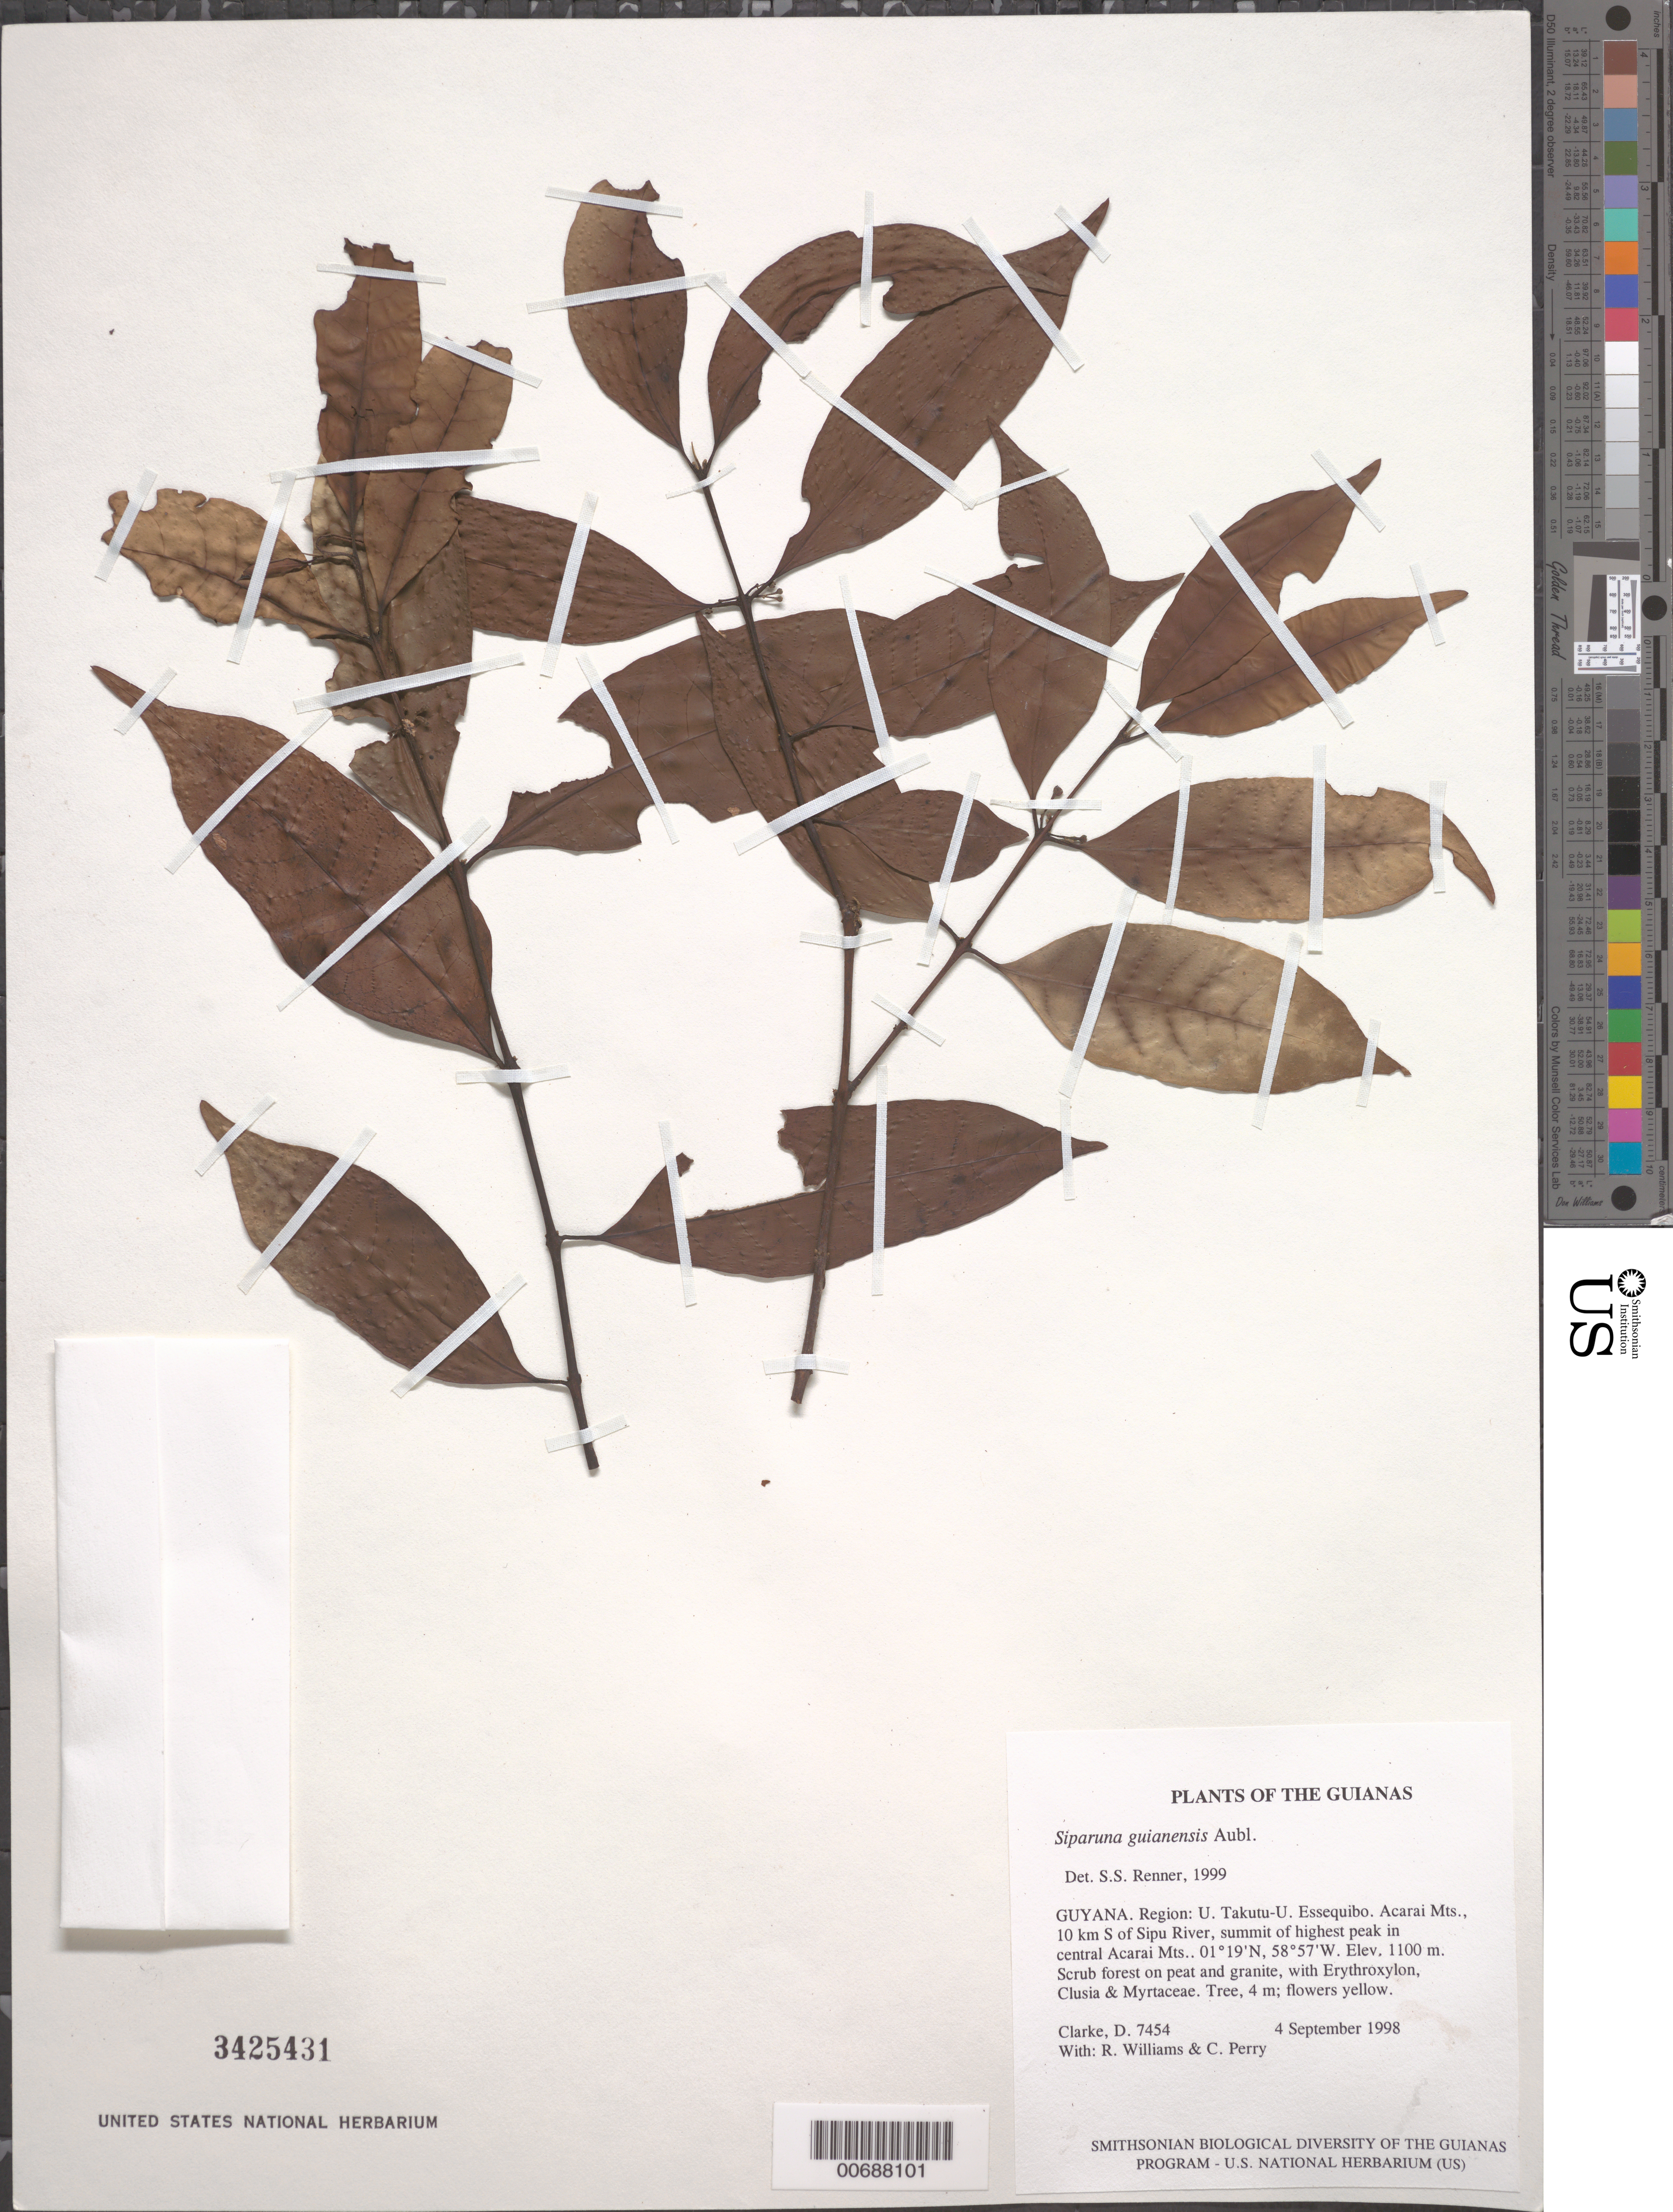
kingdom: Plantae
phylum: Tracheophyta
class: Magnoliopsida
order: Laurales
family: Siparunaceae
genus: Siparuna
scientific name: Siparuna guianensis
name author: Aubl.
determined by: Renner, S. S.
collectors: H. D. Clarke, R. Williams & C. Perry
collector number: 7454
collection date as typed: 4 September 1998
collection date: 1998-09-04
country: Guyana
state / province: U. Takutu-U. Essequibo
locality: Acarai Mts., 10 km S of Sipu River, summit of highest peak in central Acarai Mts.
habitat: Scrub forest on peat and granite, with Erythroxylum, Clusia & Myrtaceae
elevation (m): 1100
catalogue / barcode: US 3425431